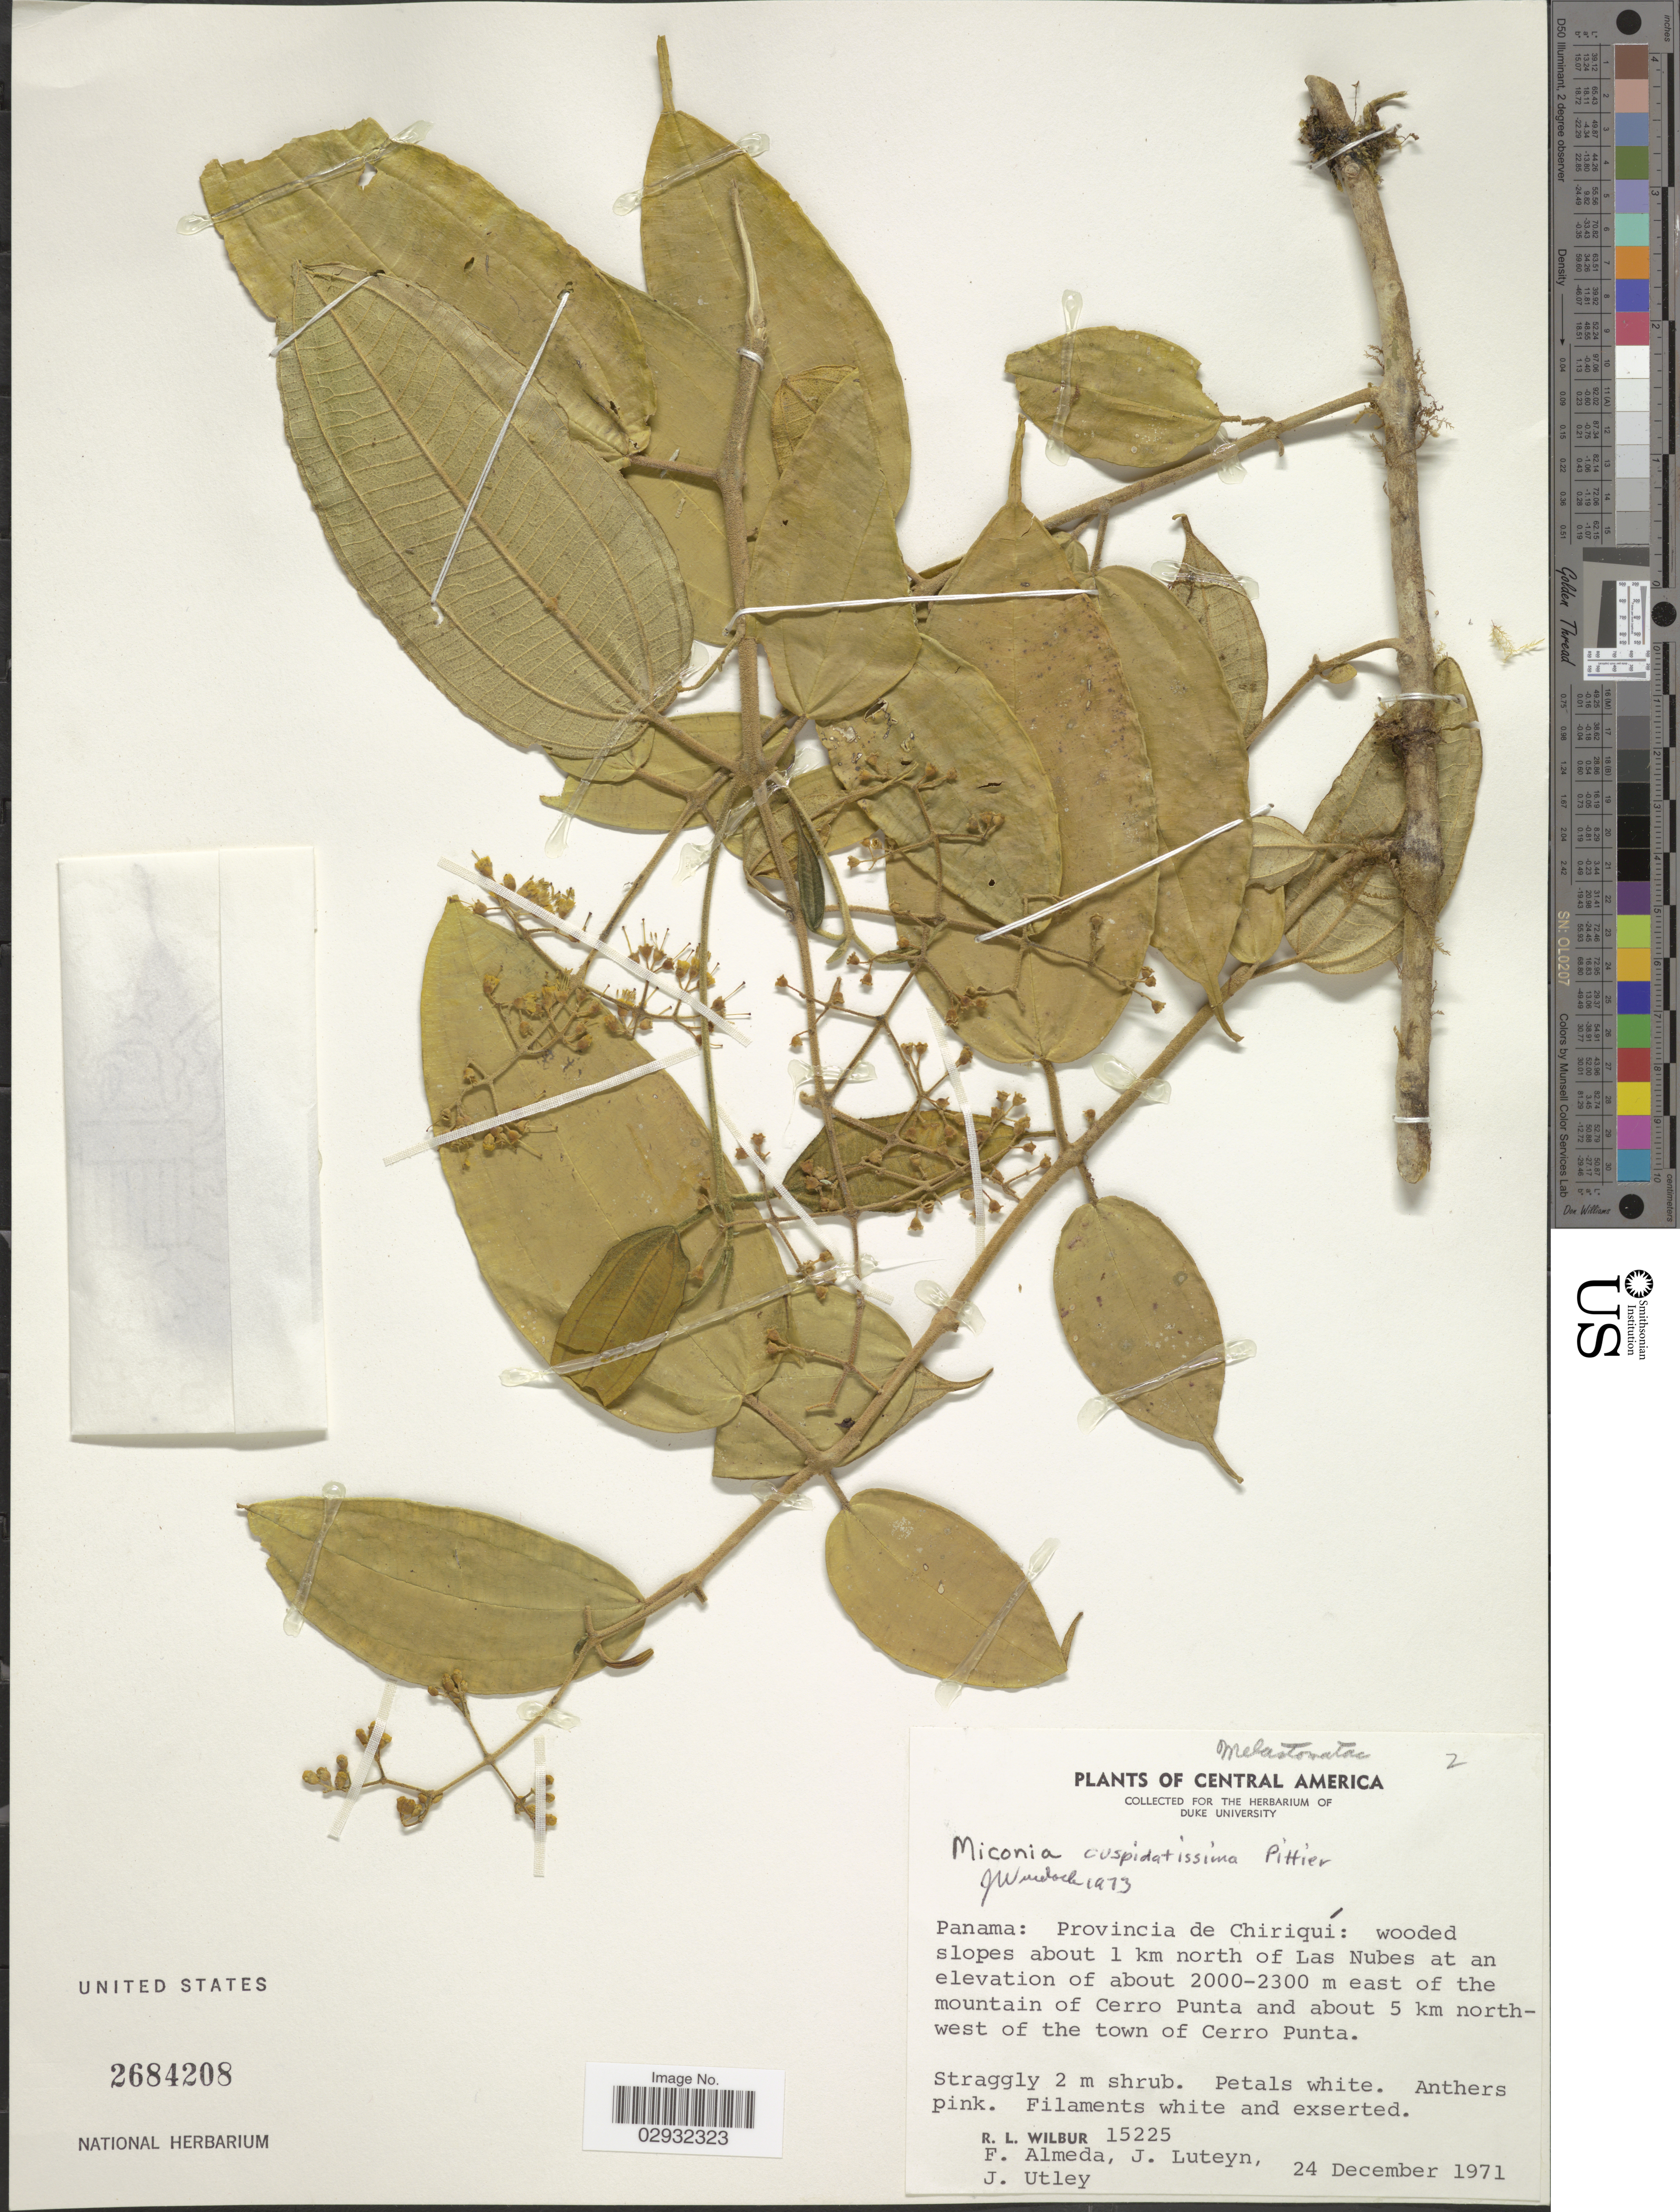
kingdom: Plantae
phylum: Tracheophyta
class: Magnoliopsida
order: Myrtales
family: Melastomataceae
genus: Miconia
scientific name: Miconia cuspidatissima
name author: Pittier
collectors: R. L. Wilbur, F. Almeda, J. L. Luteyn & J. Utley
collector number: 15225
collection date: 1971-12-24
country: Panama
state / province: Chiriqui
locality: Wooded slopes about 1 km north of Las Nubes, east of the mountain of Cerro Punta and about 5 km northwest of the town of Cerro Punta.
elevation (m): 2000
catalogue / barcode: US 2684208